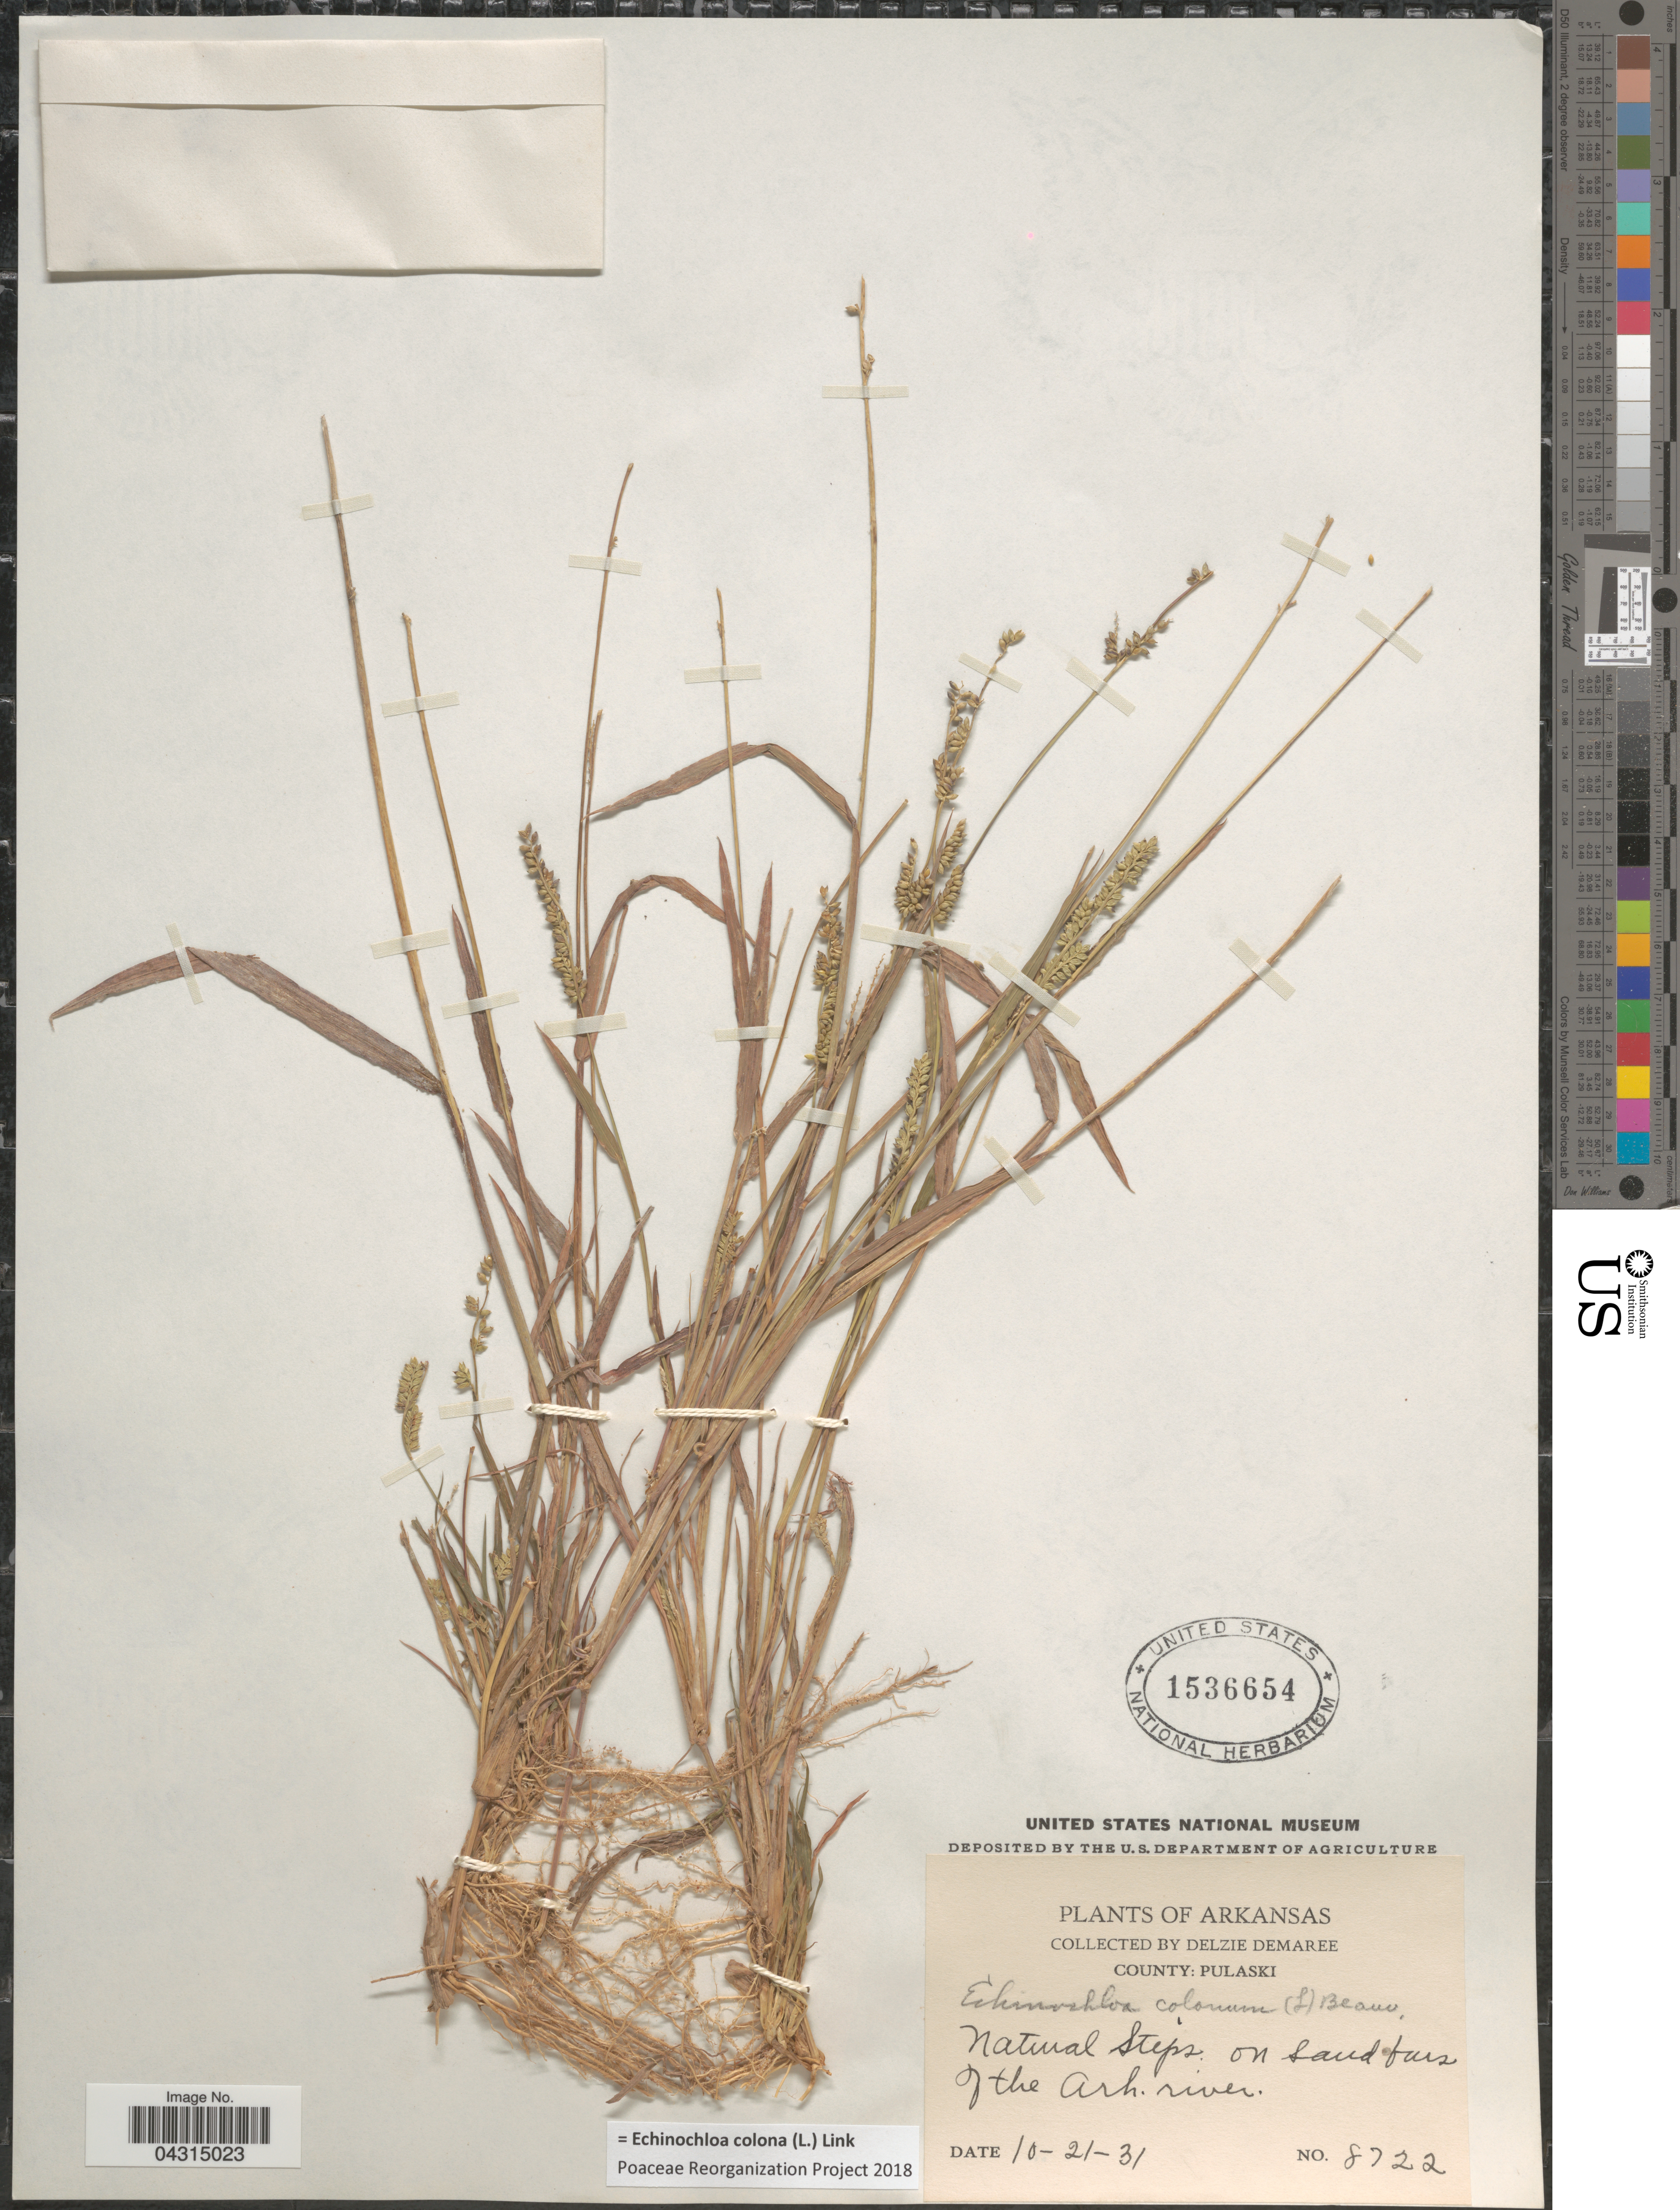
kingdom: Plantae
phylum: Tracheophyta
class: Liliopsida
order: Poales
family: Poaceae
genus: Echinochloa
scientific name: Echinochloa colona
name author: (L.) Link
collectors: D. Demaree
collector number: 8722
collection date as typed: Transcribed d/m/y: 21/10/31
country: United States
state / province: Arkansas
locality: County: Pulaski. Natural Steps on sand bars of the Ark. river.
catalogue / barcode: US 1536654